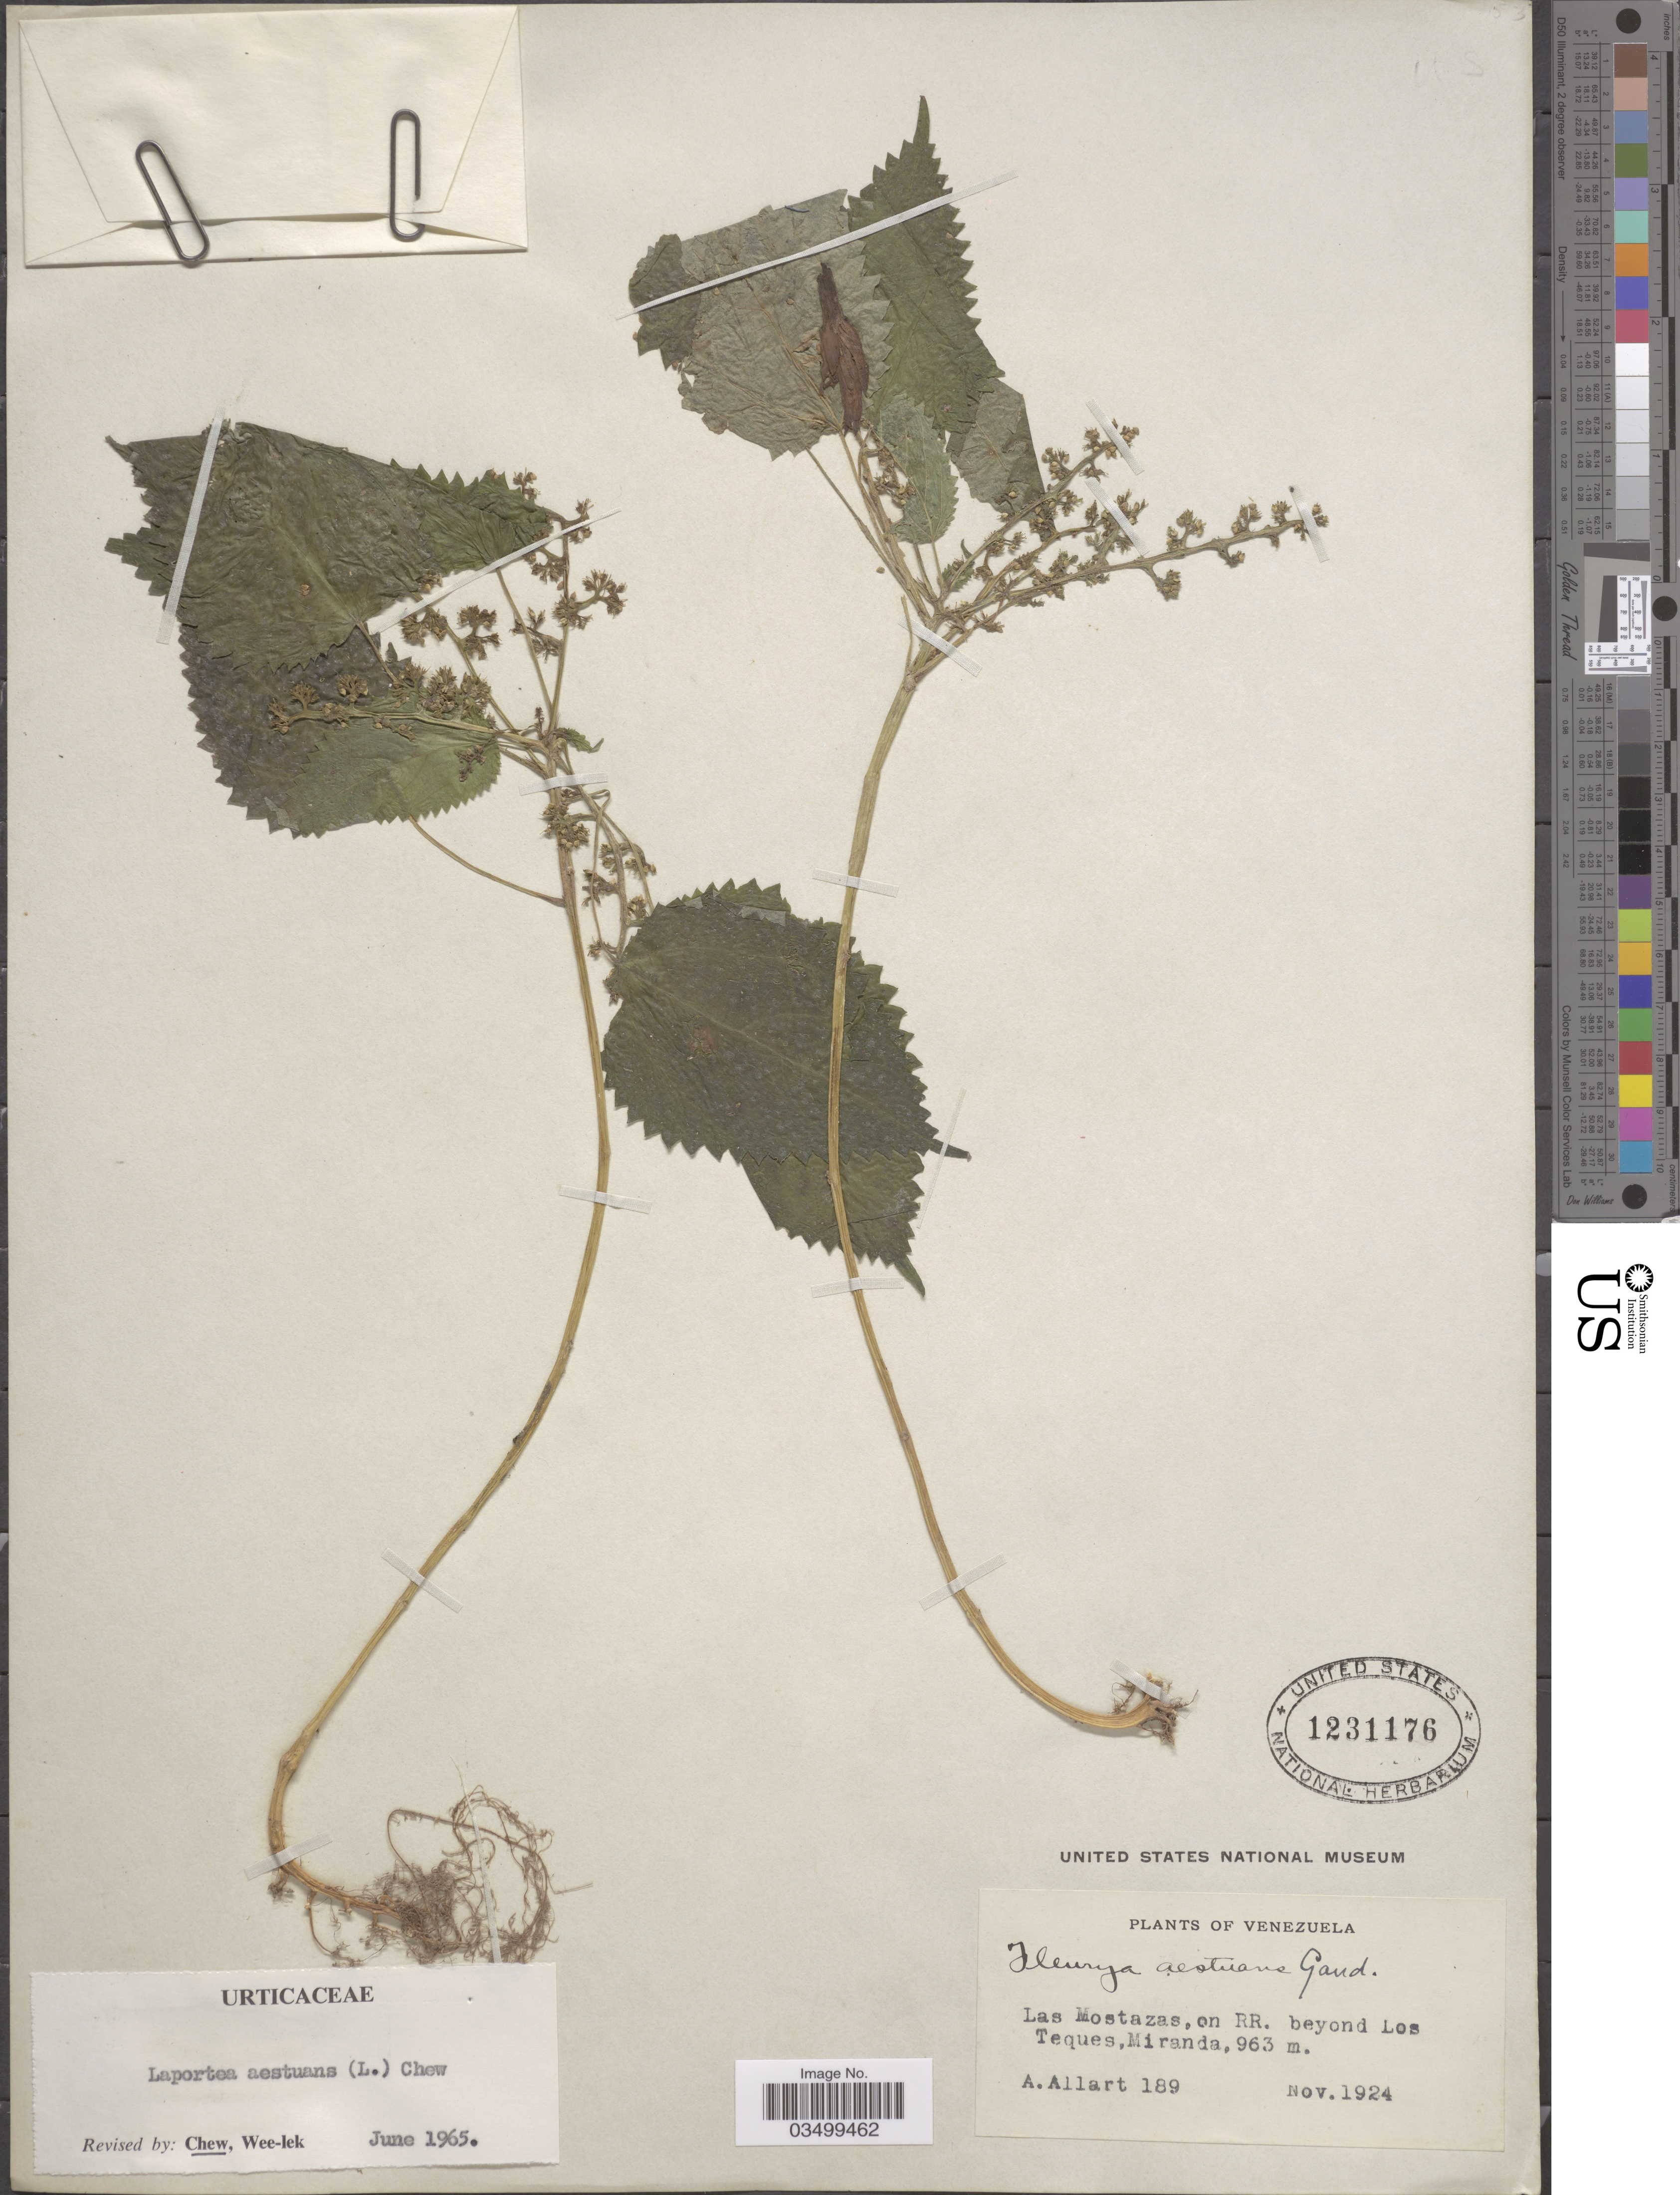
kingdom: Plantae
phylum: Tracheophyta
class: Magnoliopsida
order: Rosales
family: Urticaceae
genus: Laportea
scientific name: Laportea aestuans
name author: (L.) Chew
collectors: A. Allart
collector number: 189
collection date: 1924-11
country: Venezuela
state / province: Miranda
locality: Las Mostazas, on RR. beyond Los Teques, Miranda.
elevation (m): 963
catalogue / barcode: US 1231176